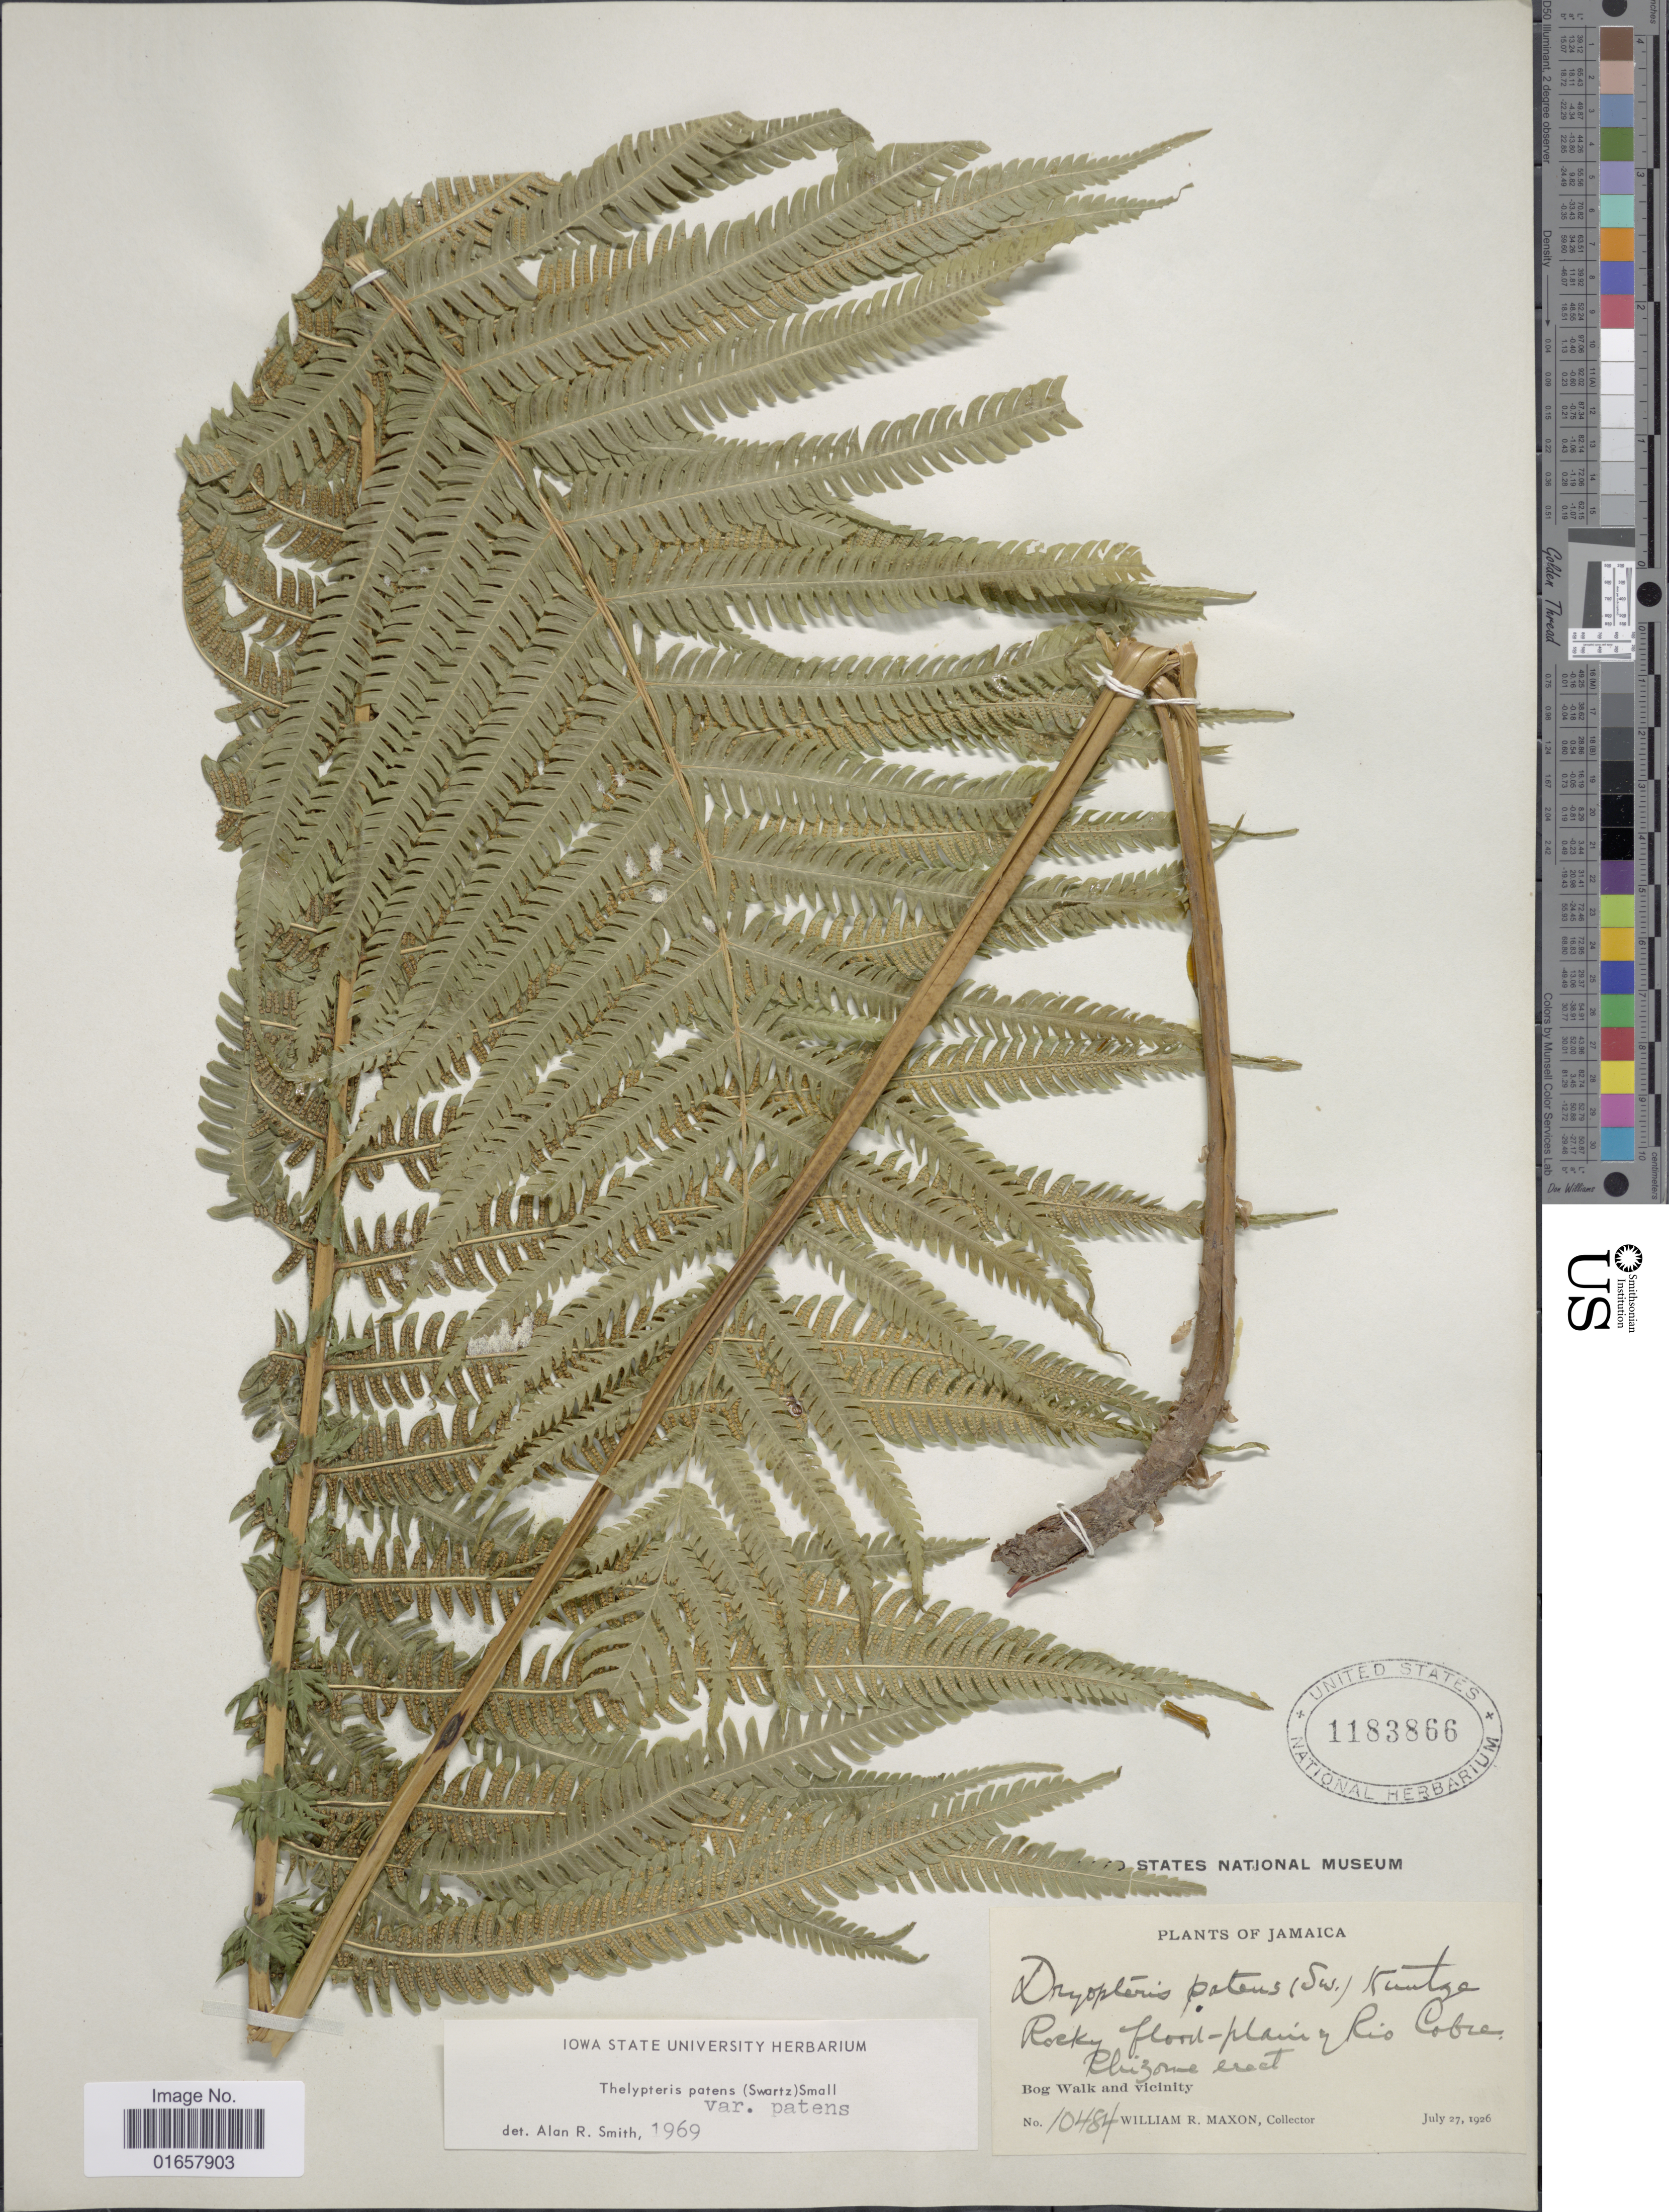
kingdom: Plantae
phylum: Tracheophyta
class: Polypodiopsida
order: Polypodiales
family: Thelypteridaceae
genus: Christella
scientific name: Christella patens var. patens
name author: (Sw.) Holttum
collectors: W. R. Maxon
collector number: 10484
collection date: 1926-07-27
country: Jamaica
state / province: Saint Catherine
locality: Jamaica, Rocky, flood-plain, Rio Cobre. Rhizome erect. Bog Walk and Vicinity.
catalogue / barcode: US 1183866